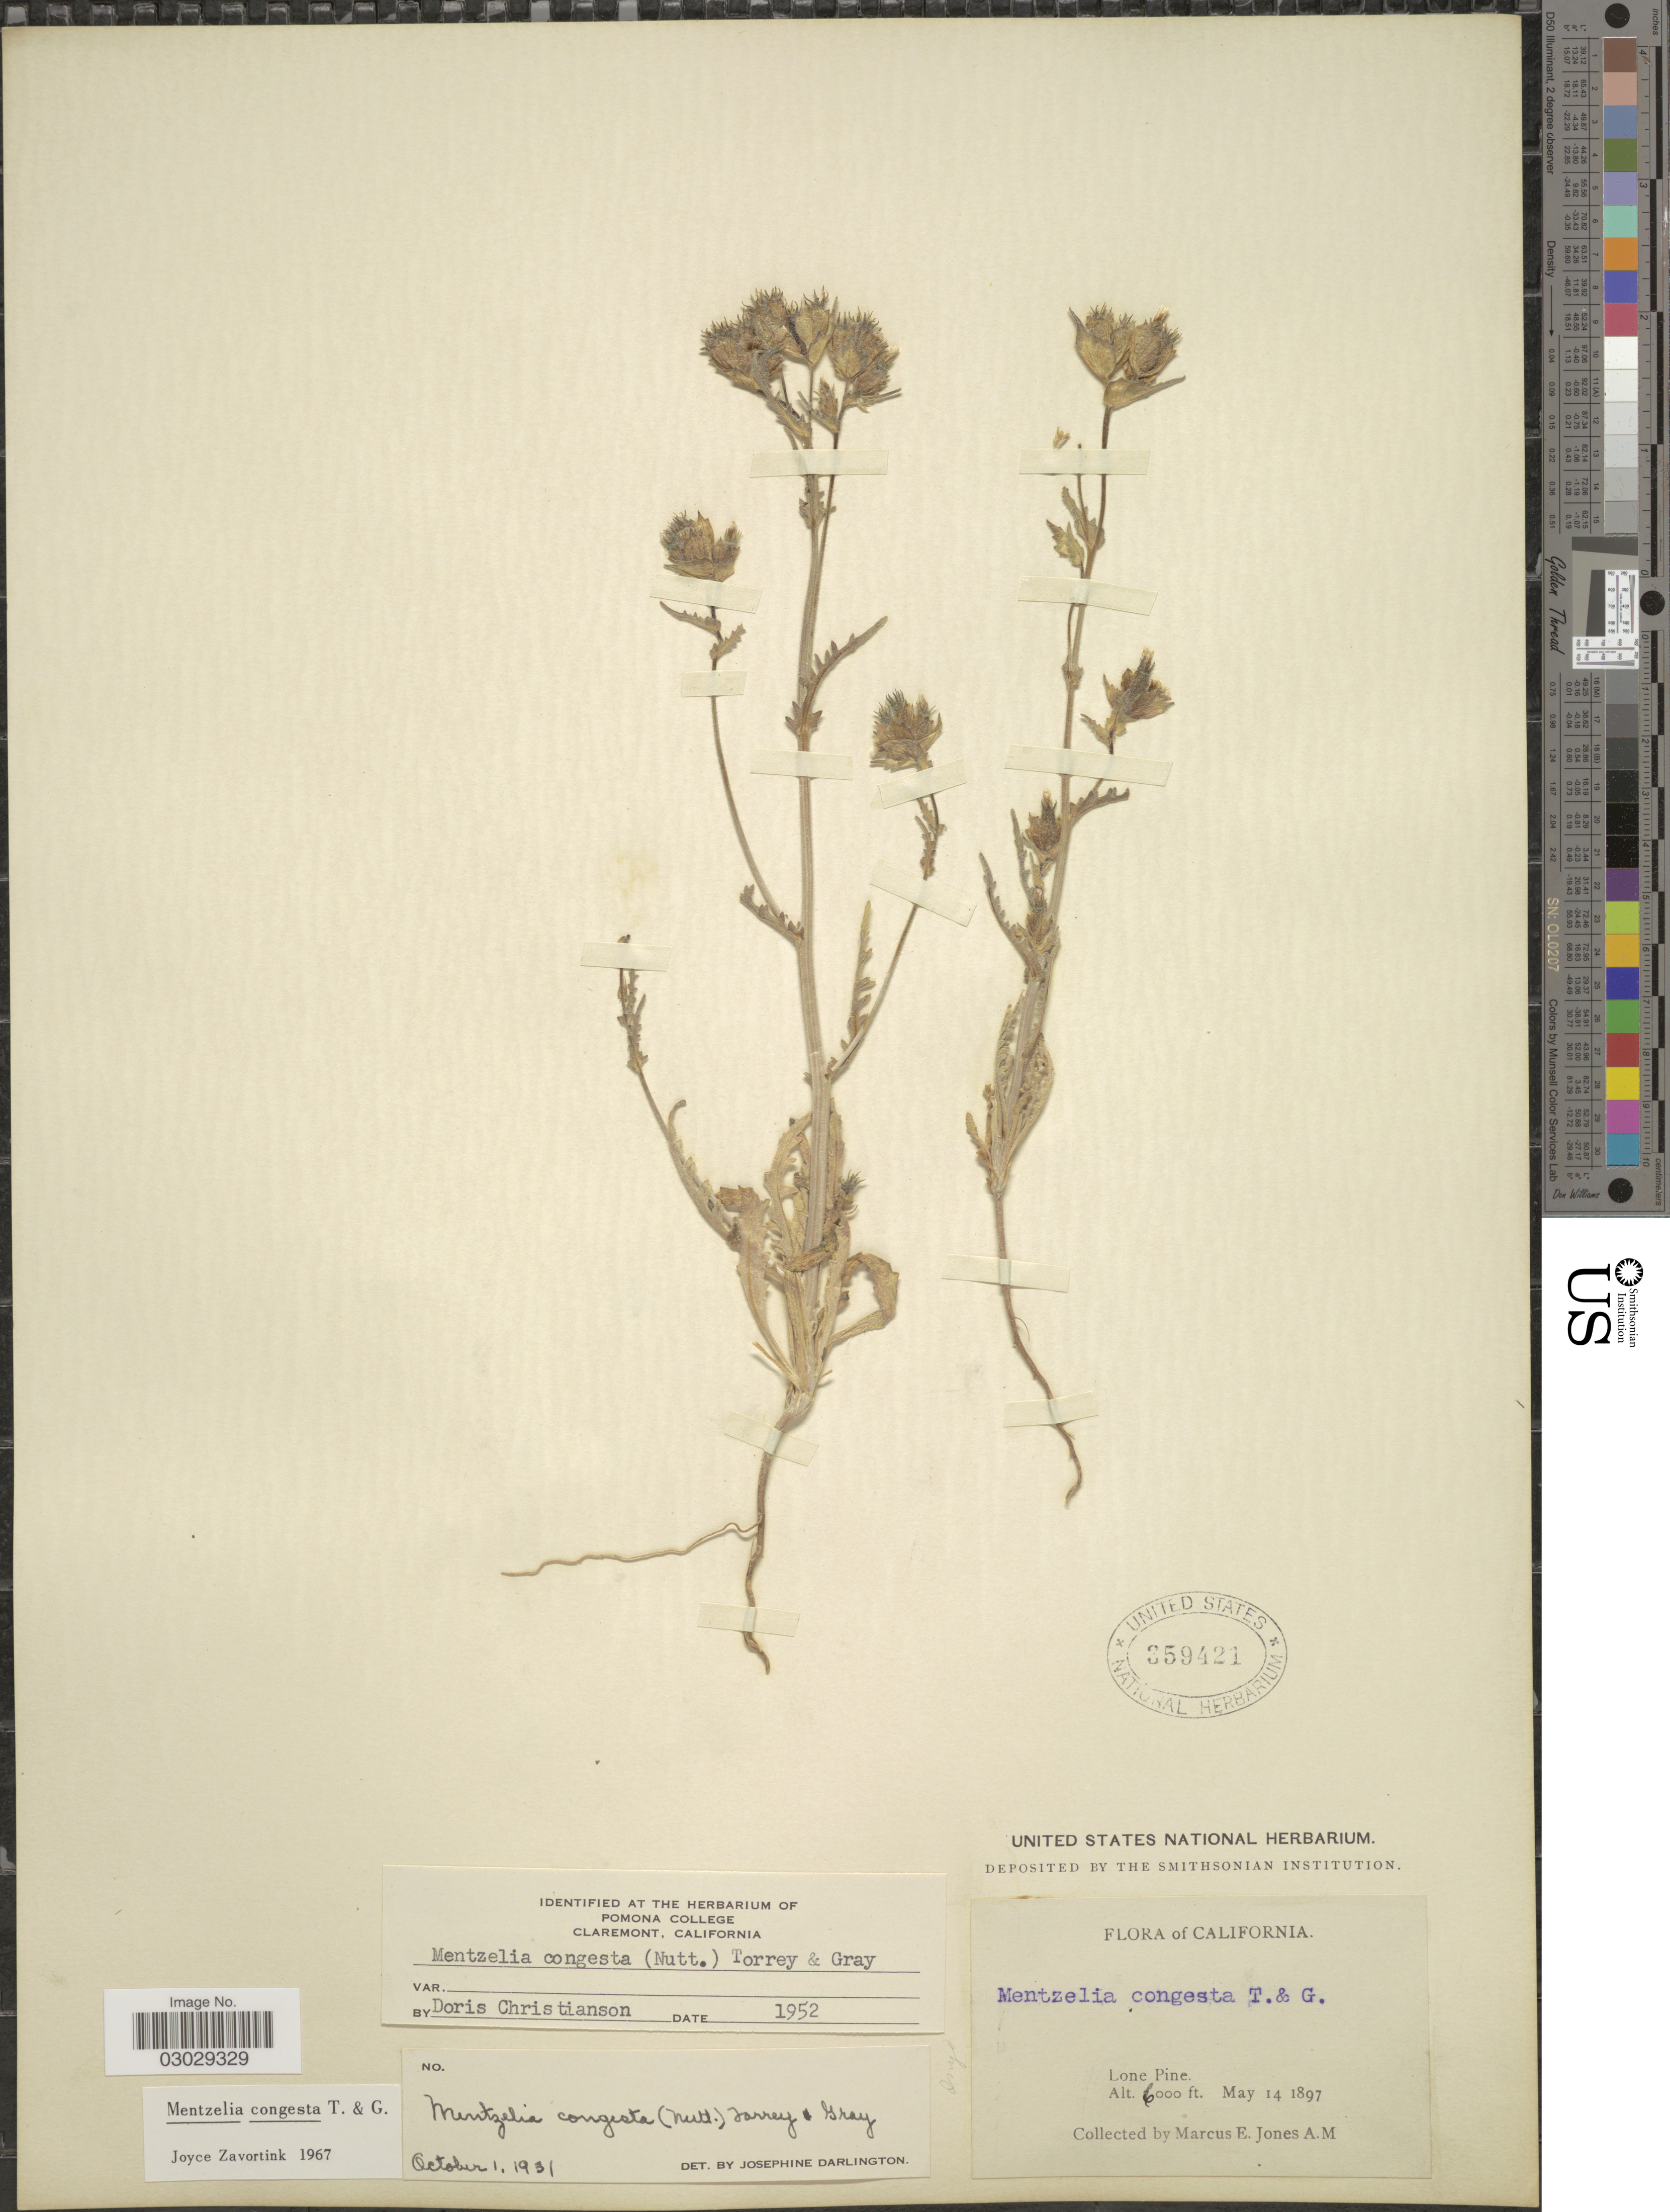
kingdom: Plantae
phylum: Tracheophyta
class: Magnoliopsida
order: Cornales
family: Loasaceae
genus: Mentzelia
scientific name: Mentzelia congesta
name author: Torr. & A. Gray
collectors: M. E. Jones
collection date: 1897-05-14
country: United States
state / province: California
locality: Lone Pine.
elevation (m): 1829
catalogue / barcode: US 359421